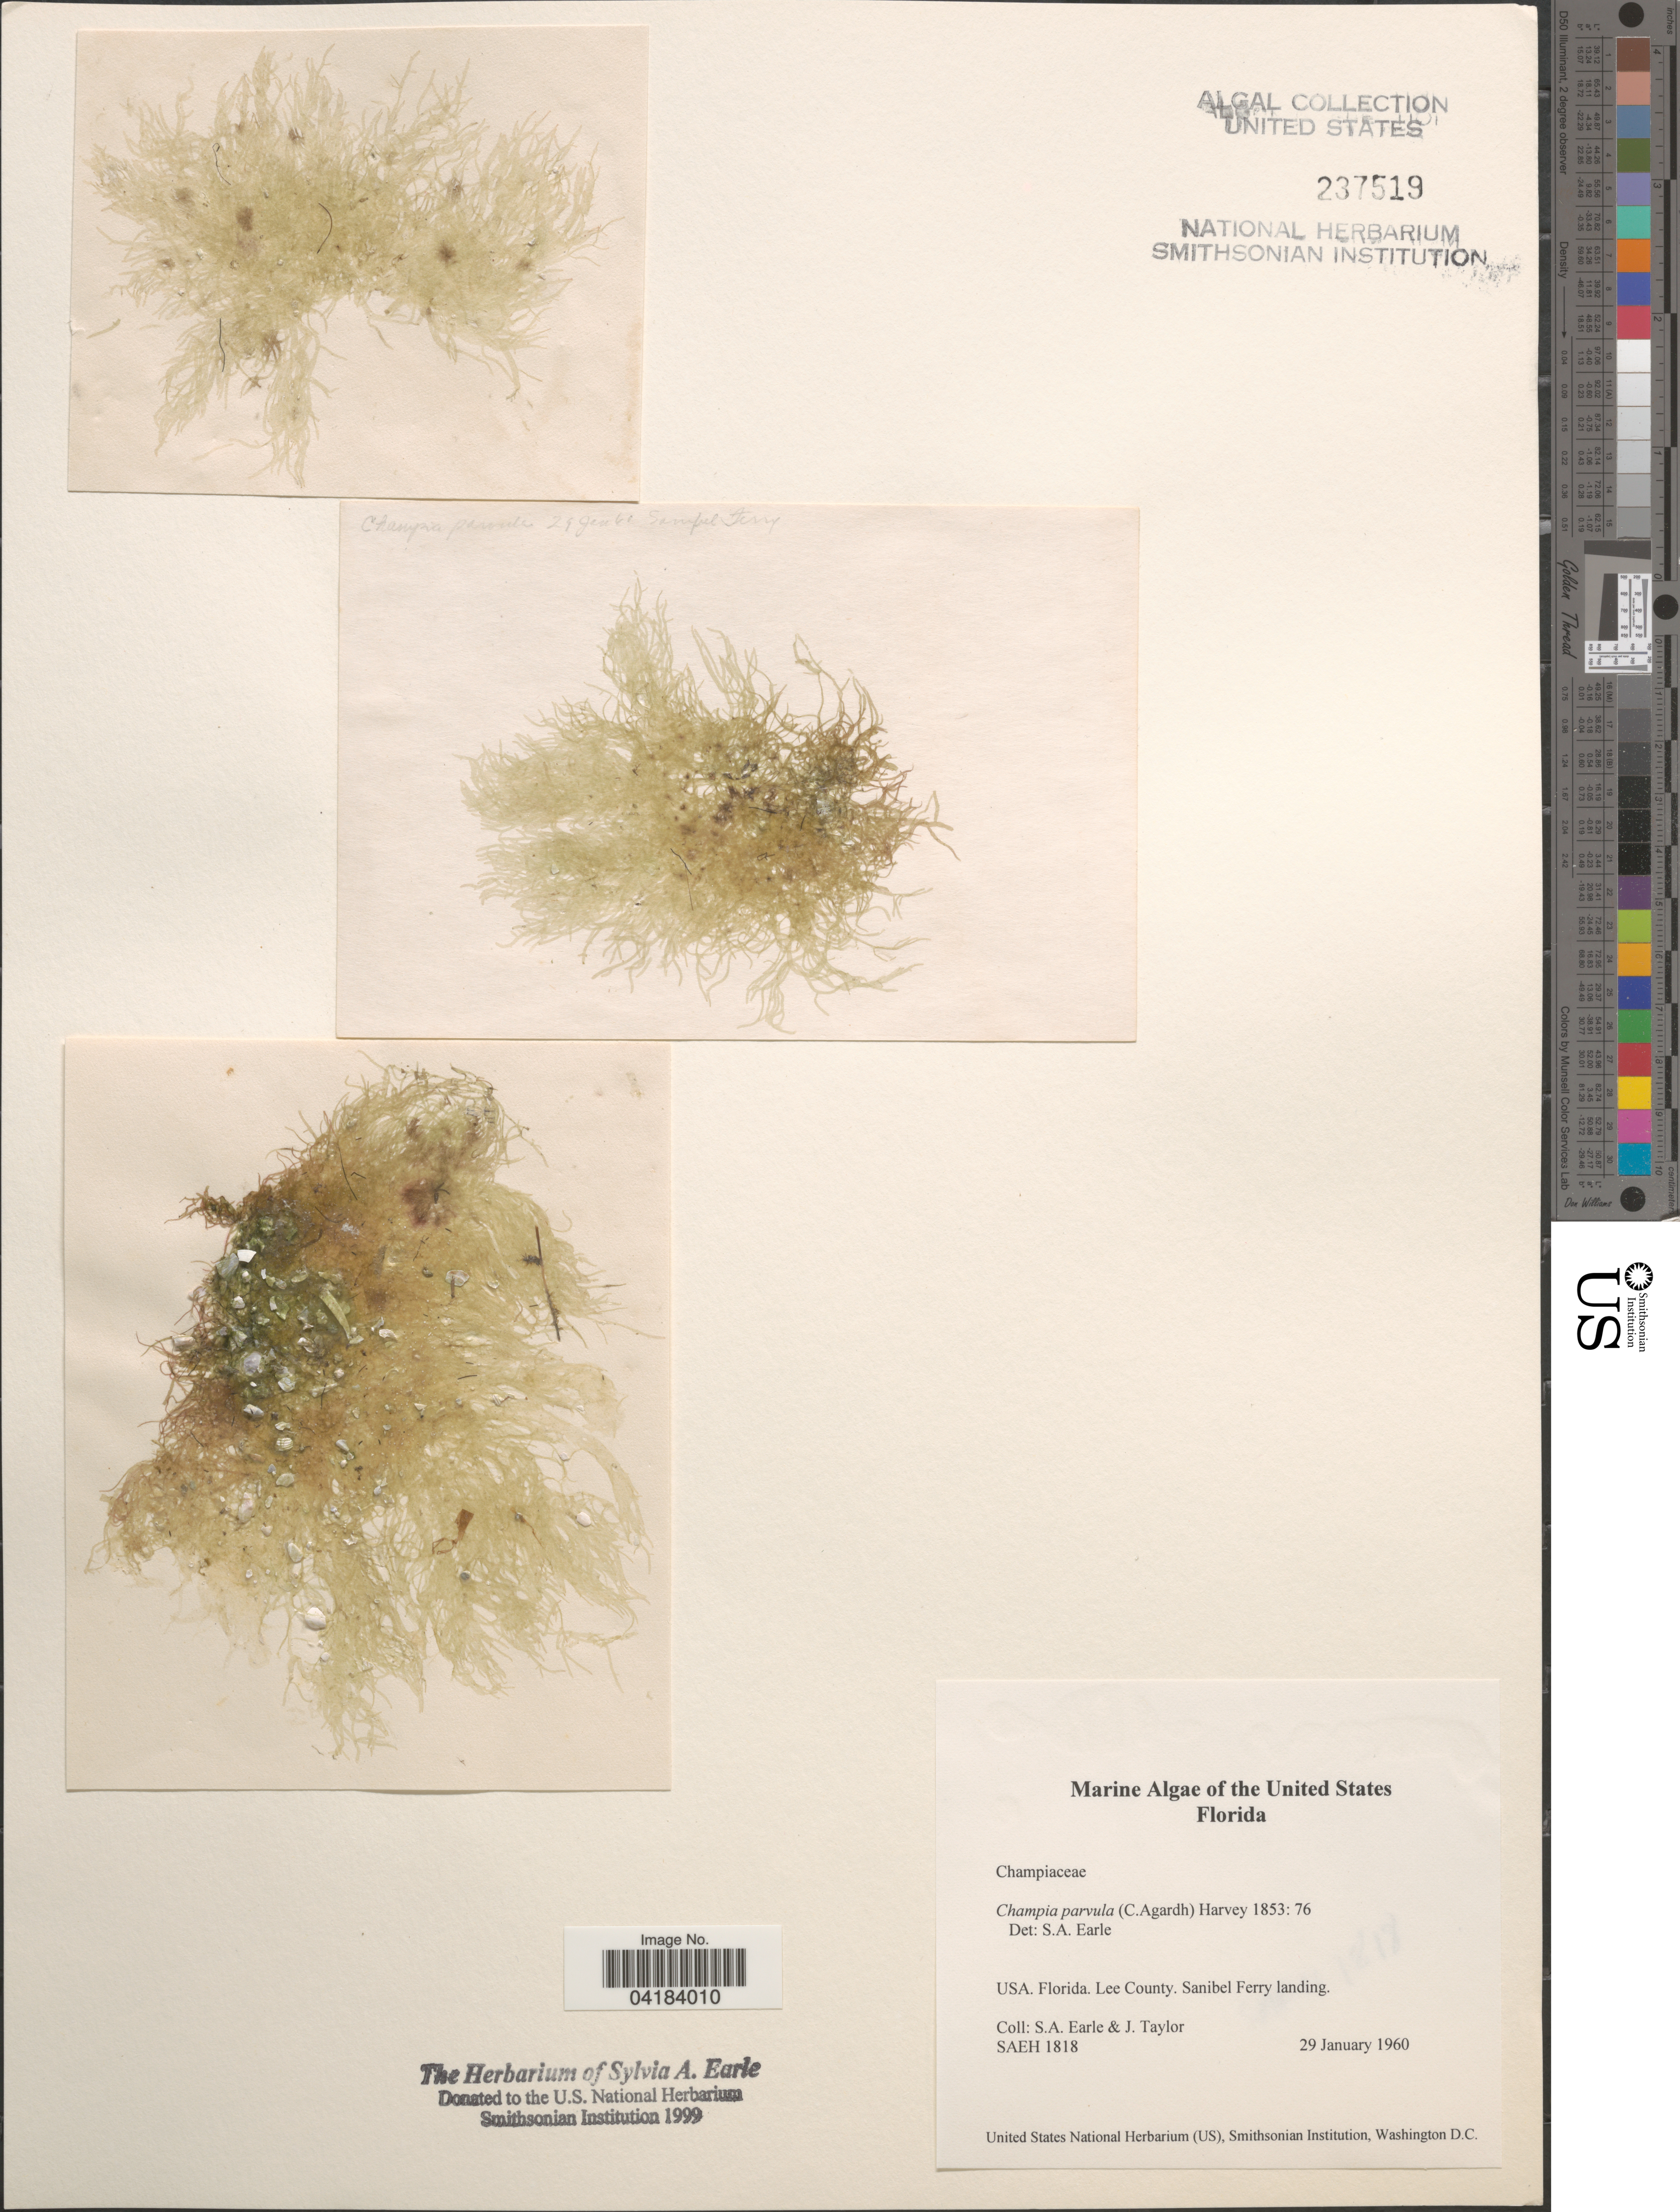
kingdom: Plantae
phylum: Rhodophyta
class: Florideophyceae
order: Rhodymeniales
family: Champiaceae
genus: Champia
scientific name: Champia parvula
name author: (C. Agardh) Harv.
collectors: S. A. Earle & J. Taylor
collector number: SAEH1818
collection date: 1960-01-29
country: United States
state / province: Florida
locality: Lee County. Sanibel Ferry landing.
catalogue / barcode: US 237519